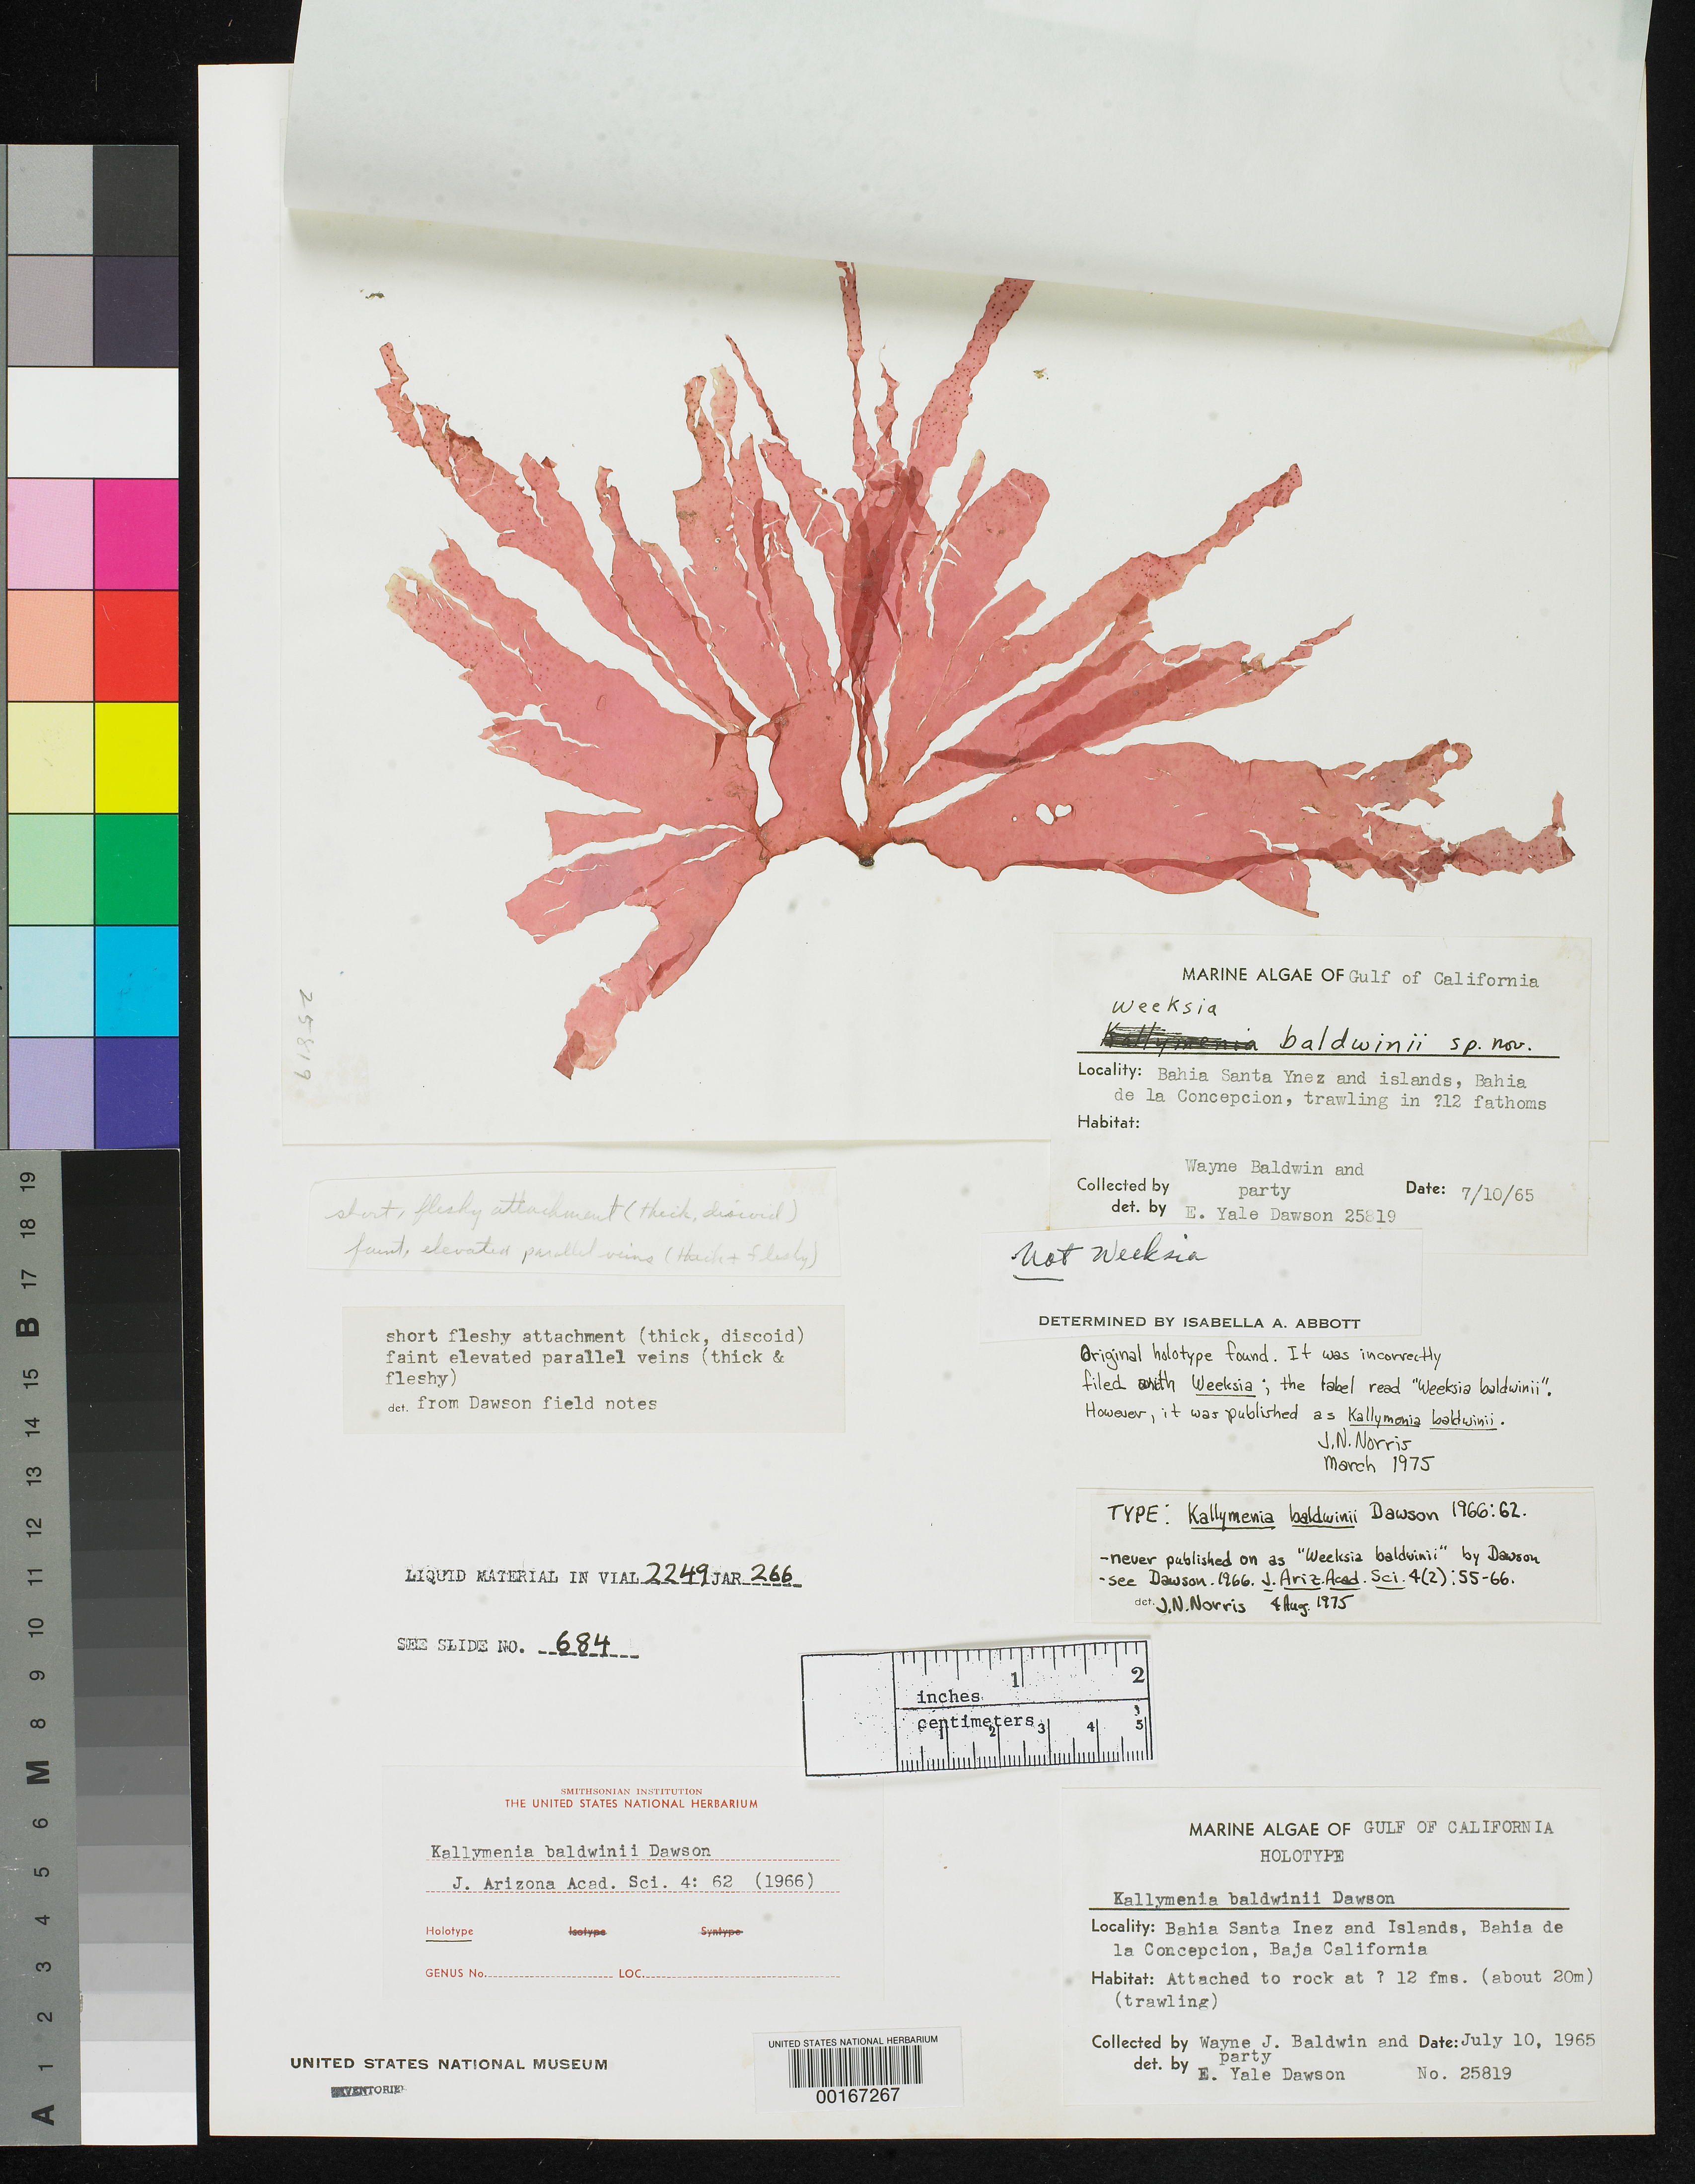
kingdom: Plantae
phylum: Rhodophyta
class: Florideophyceae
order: Gigartinales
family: Kallymeniaceae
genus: Kallymenia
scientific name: Kallymenia baldwinii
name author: E.Y. Dawson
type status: Holotype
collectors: W. Balwin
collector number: EYD 25819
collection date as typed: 10 Jul 1965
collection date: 1965-07-10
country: Mexico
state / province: Baja California Sur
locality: Bahia Santa Ynez and islands, Bahia de la Concepcion.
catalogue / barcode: US 40928